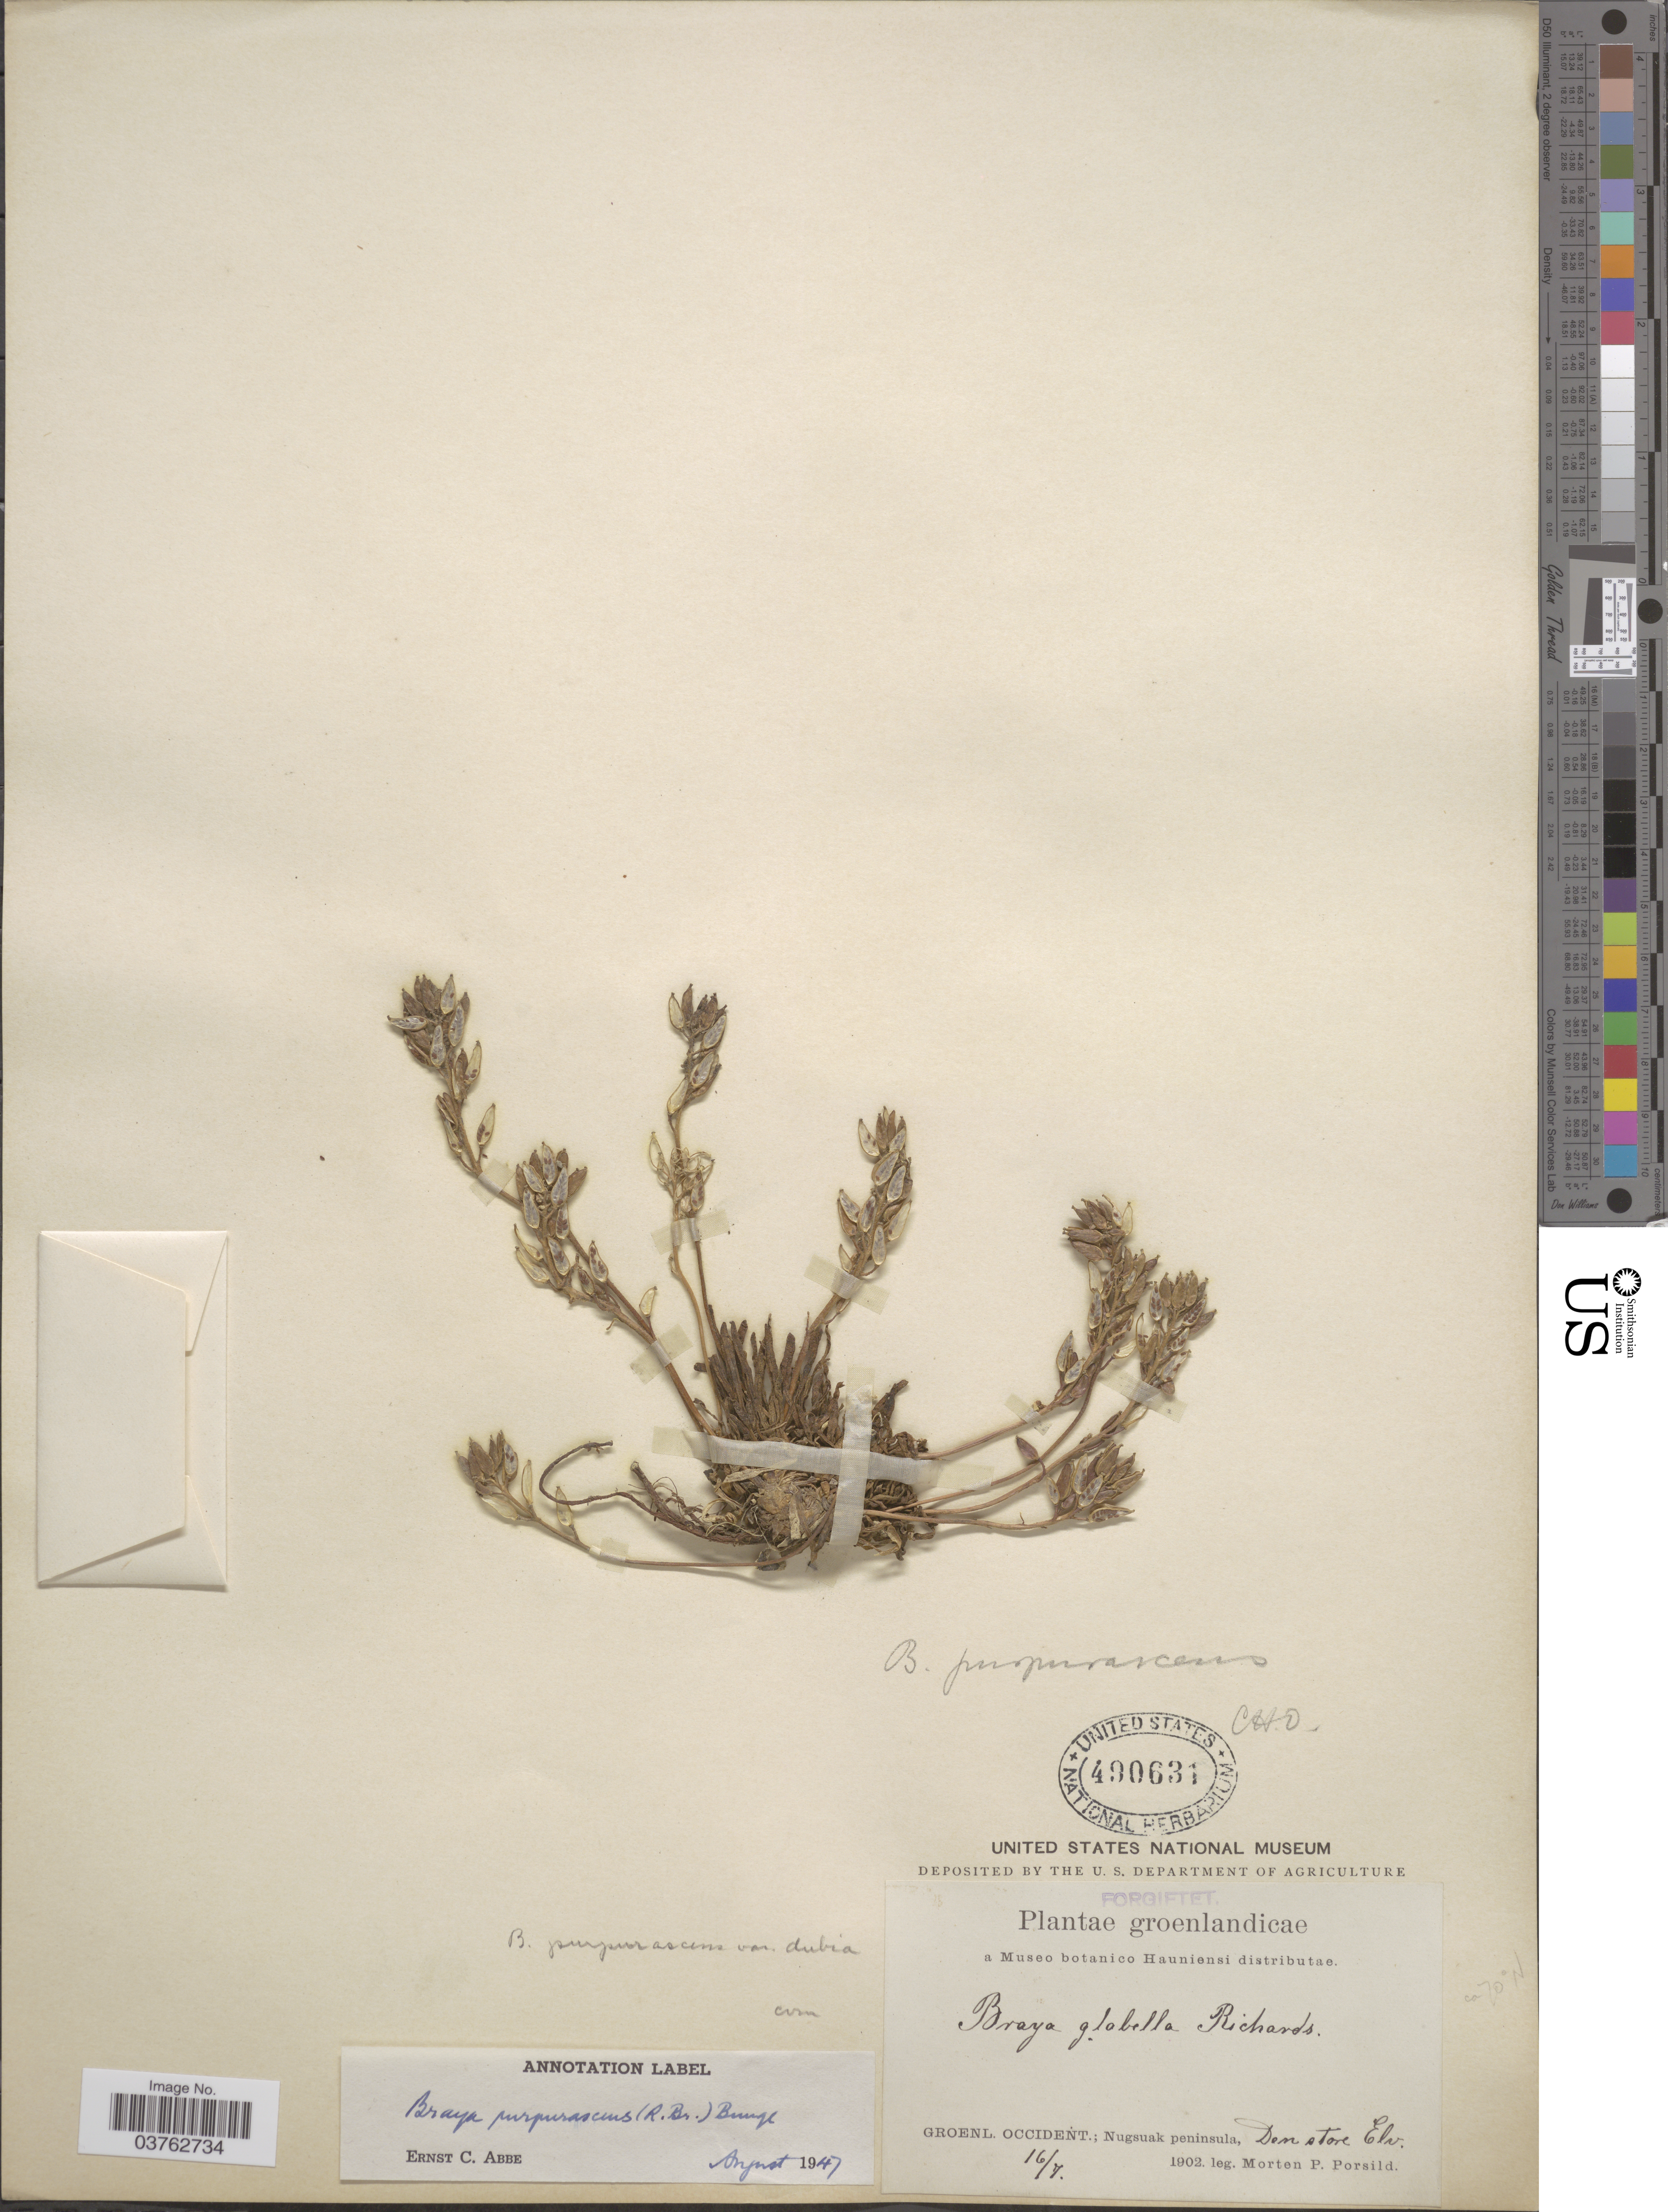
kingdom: Plantae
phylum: Tracheophyta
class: Magnoliopsida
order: Brassicales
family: Brassicaceae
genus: Braya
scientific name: Braya purpurascens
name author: (R. Br.) Bunge ex Ledeb.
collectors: M. P. Porsild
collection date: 1902-07-16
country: Greenland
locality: Groenlandicae. Groenl. Occident.; Nugsuak peninsula, Den store Elv. [unsure placement]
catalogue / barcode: US 490631